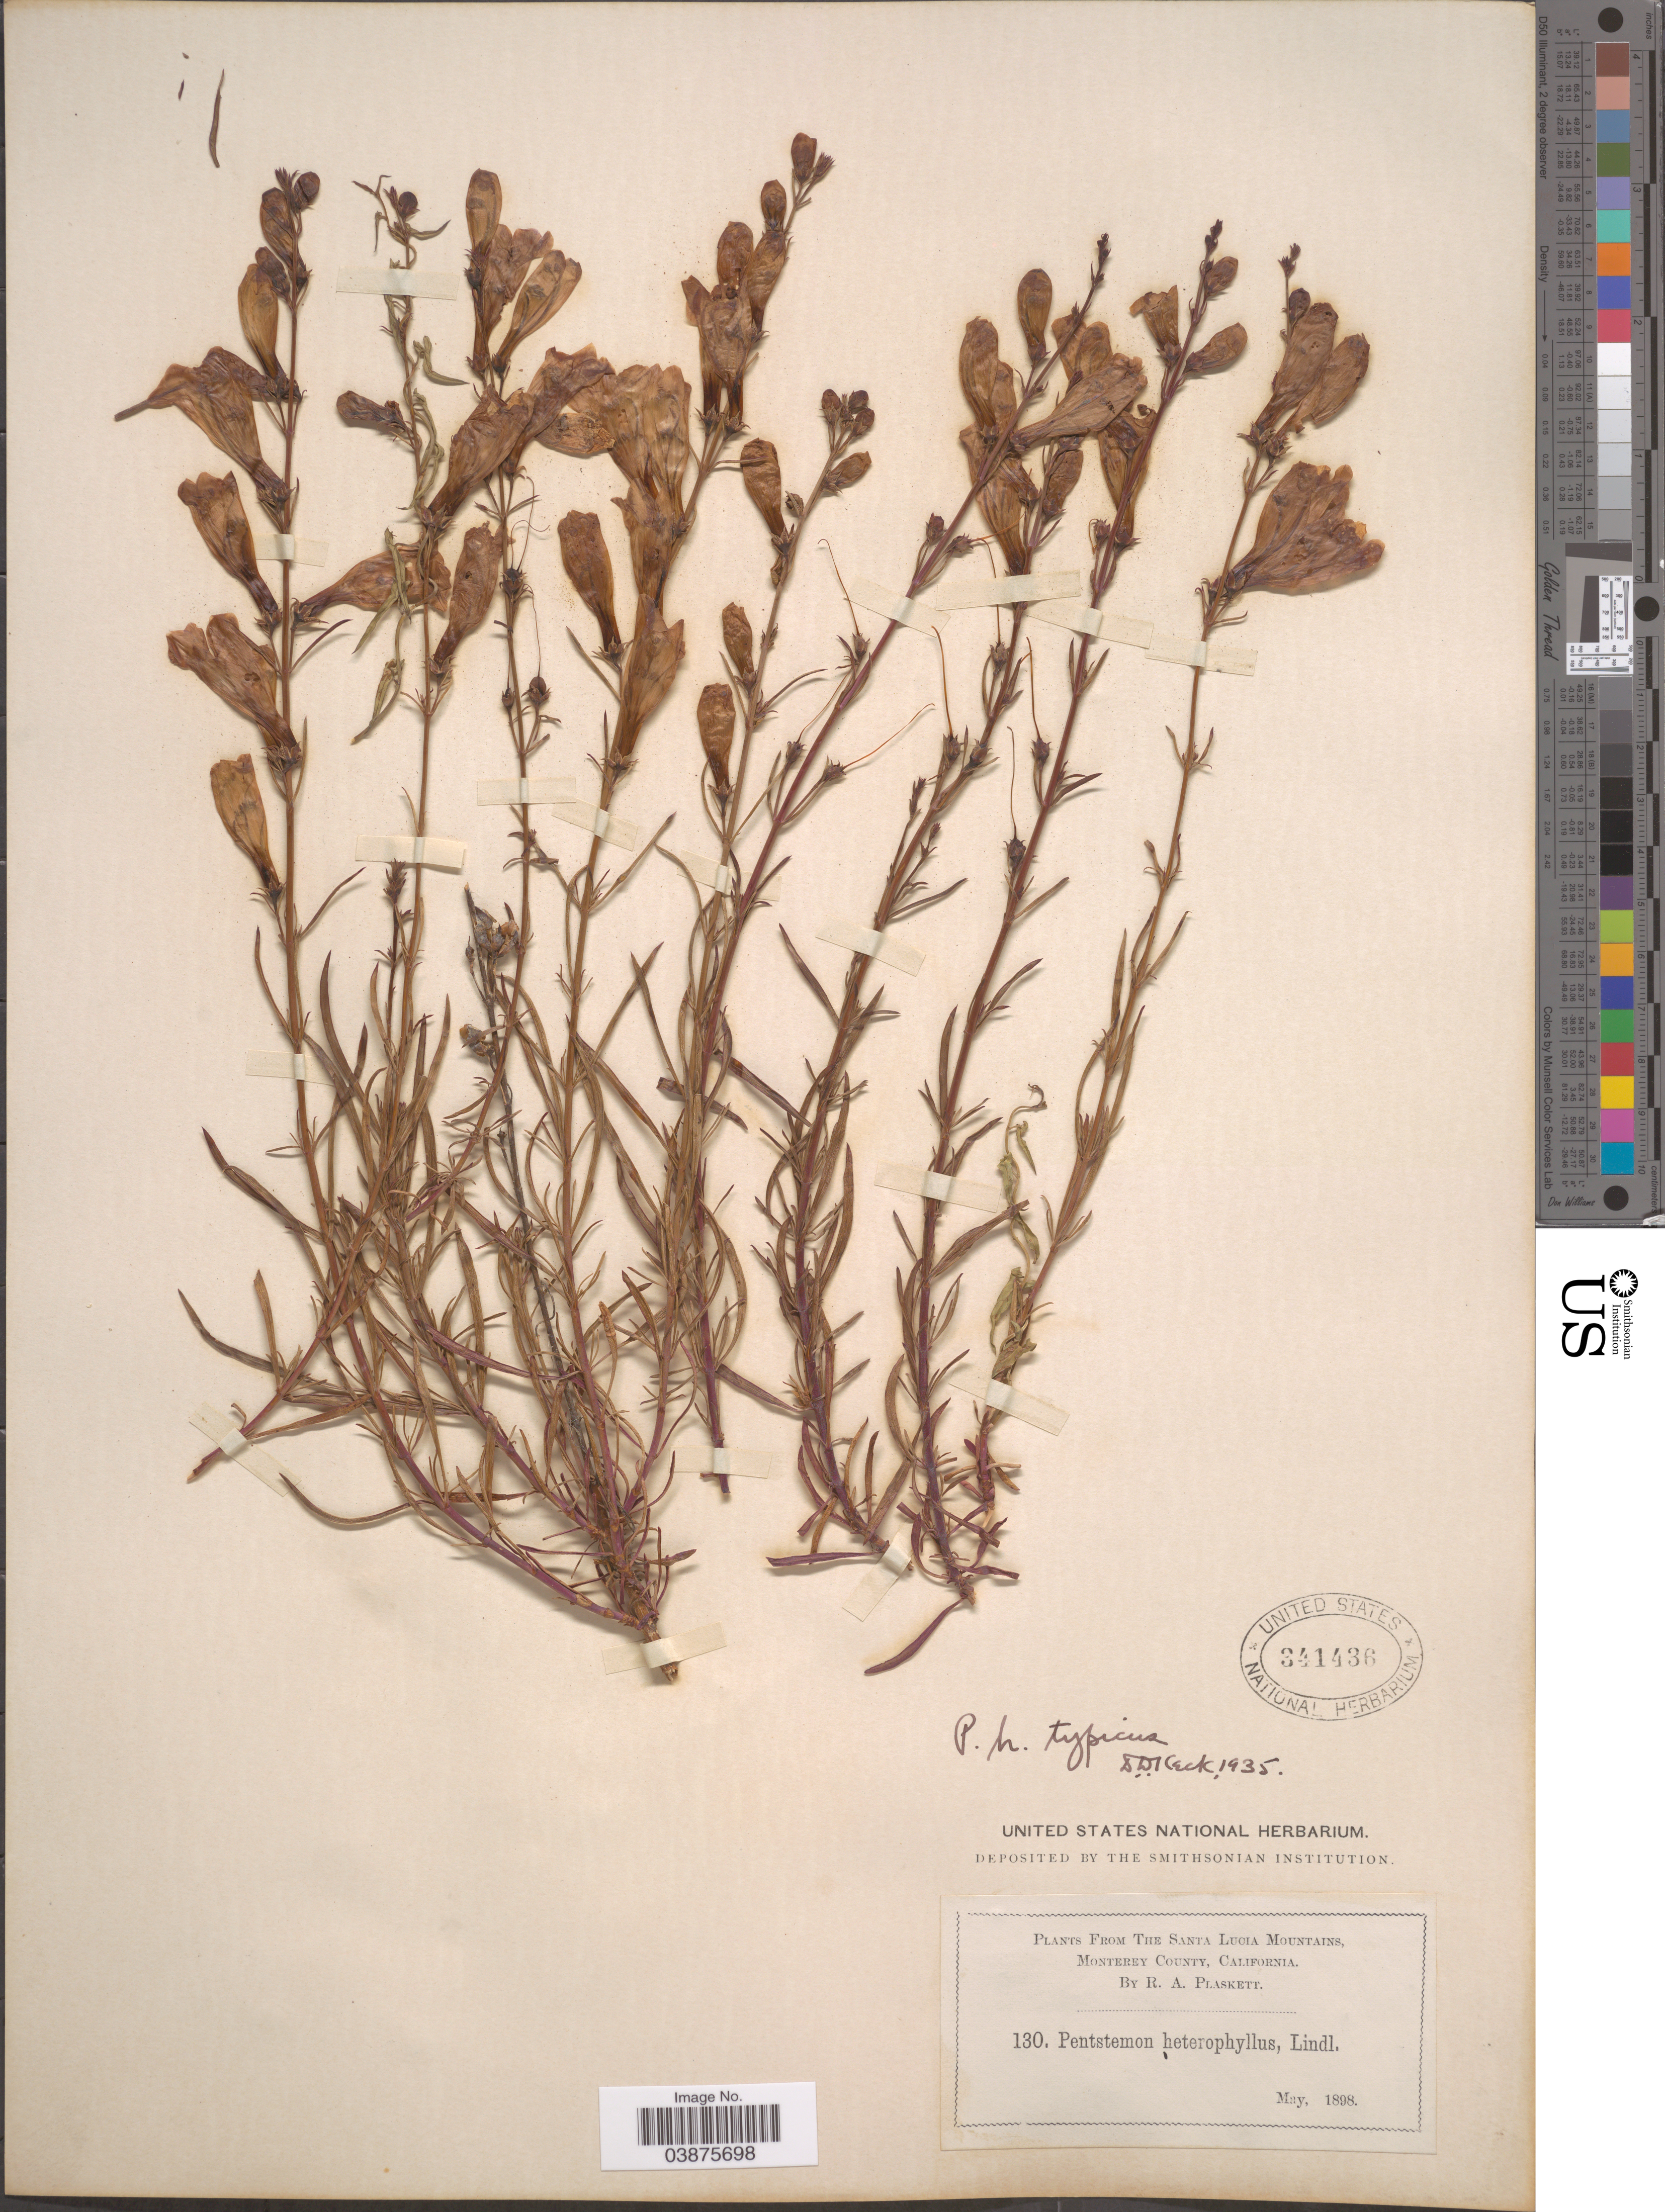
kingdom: Plantae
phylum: Tracheophyta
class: Magnoliopsida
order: Lamiales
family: Plantaginaceae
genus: Penstemon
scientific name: Penstemon heterophyllus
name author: Lindl.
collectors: R. Plaskett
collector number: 130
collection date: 1898-05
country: United States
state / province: California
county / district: Monterey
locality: Santa Lucia Mountains. Monterey County.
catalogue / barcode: US 341436